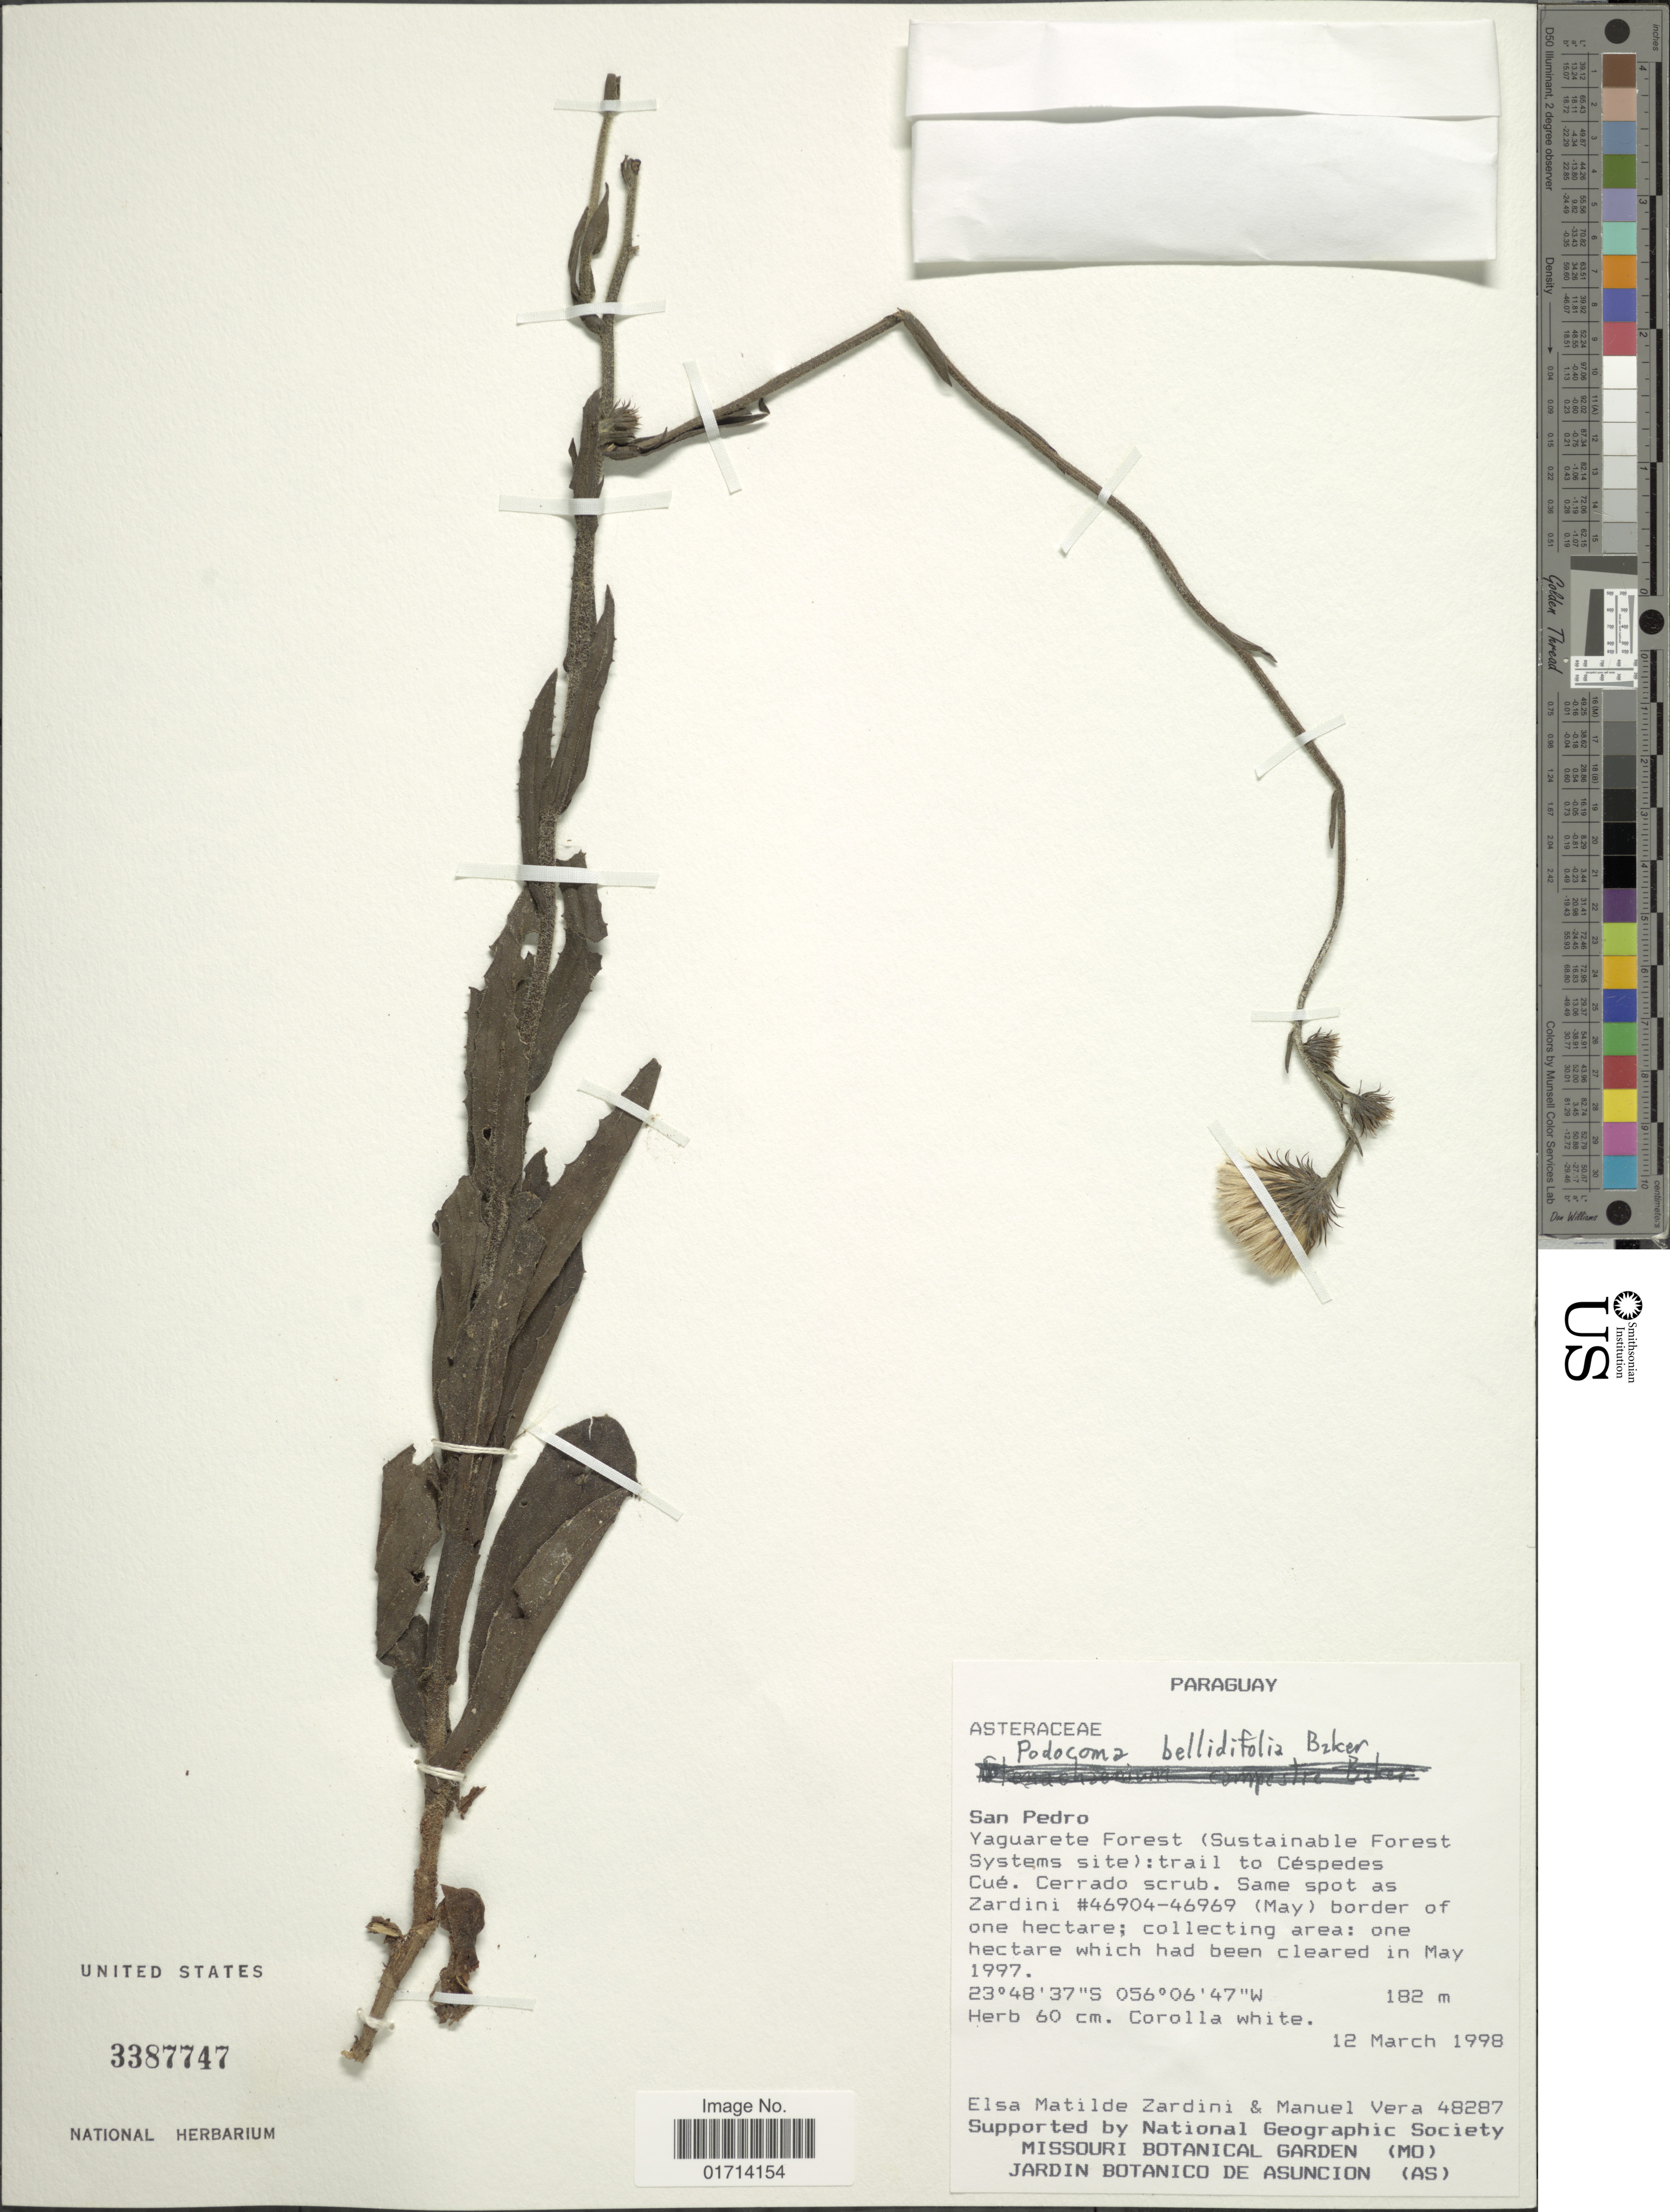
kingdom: Plantae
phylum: Tracheophyta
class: Magnoliopsida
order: Asterales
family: Asteraceae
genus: Podocoma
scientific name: Podocoma bellidifolia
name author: Baker in Mart.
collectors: E. M. Zardini & M. Vera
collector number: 48287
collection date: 1998-03-12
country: Paraguay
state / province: San Pedro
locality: Yaguarete Forest (Sustainable Forest Systems site): trail to Cespedes Cue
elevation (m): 182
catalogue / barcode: US 3387747